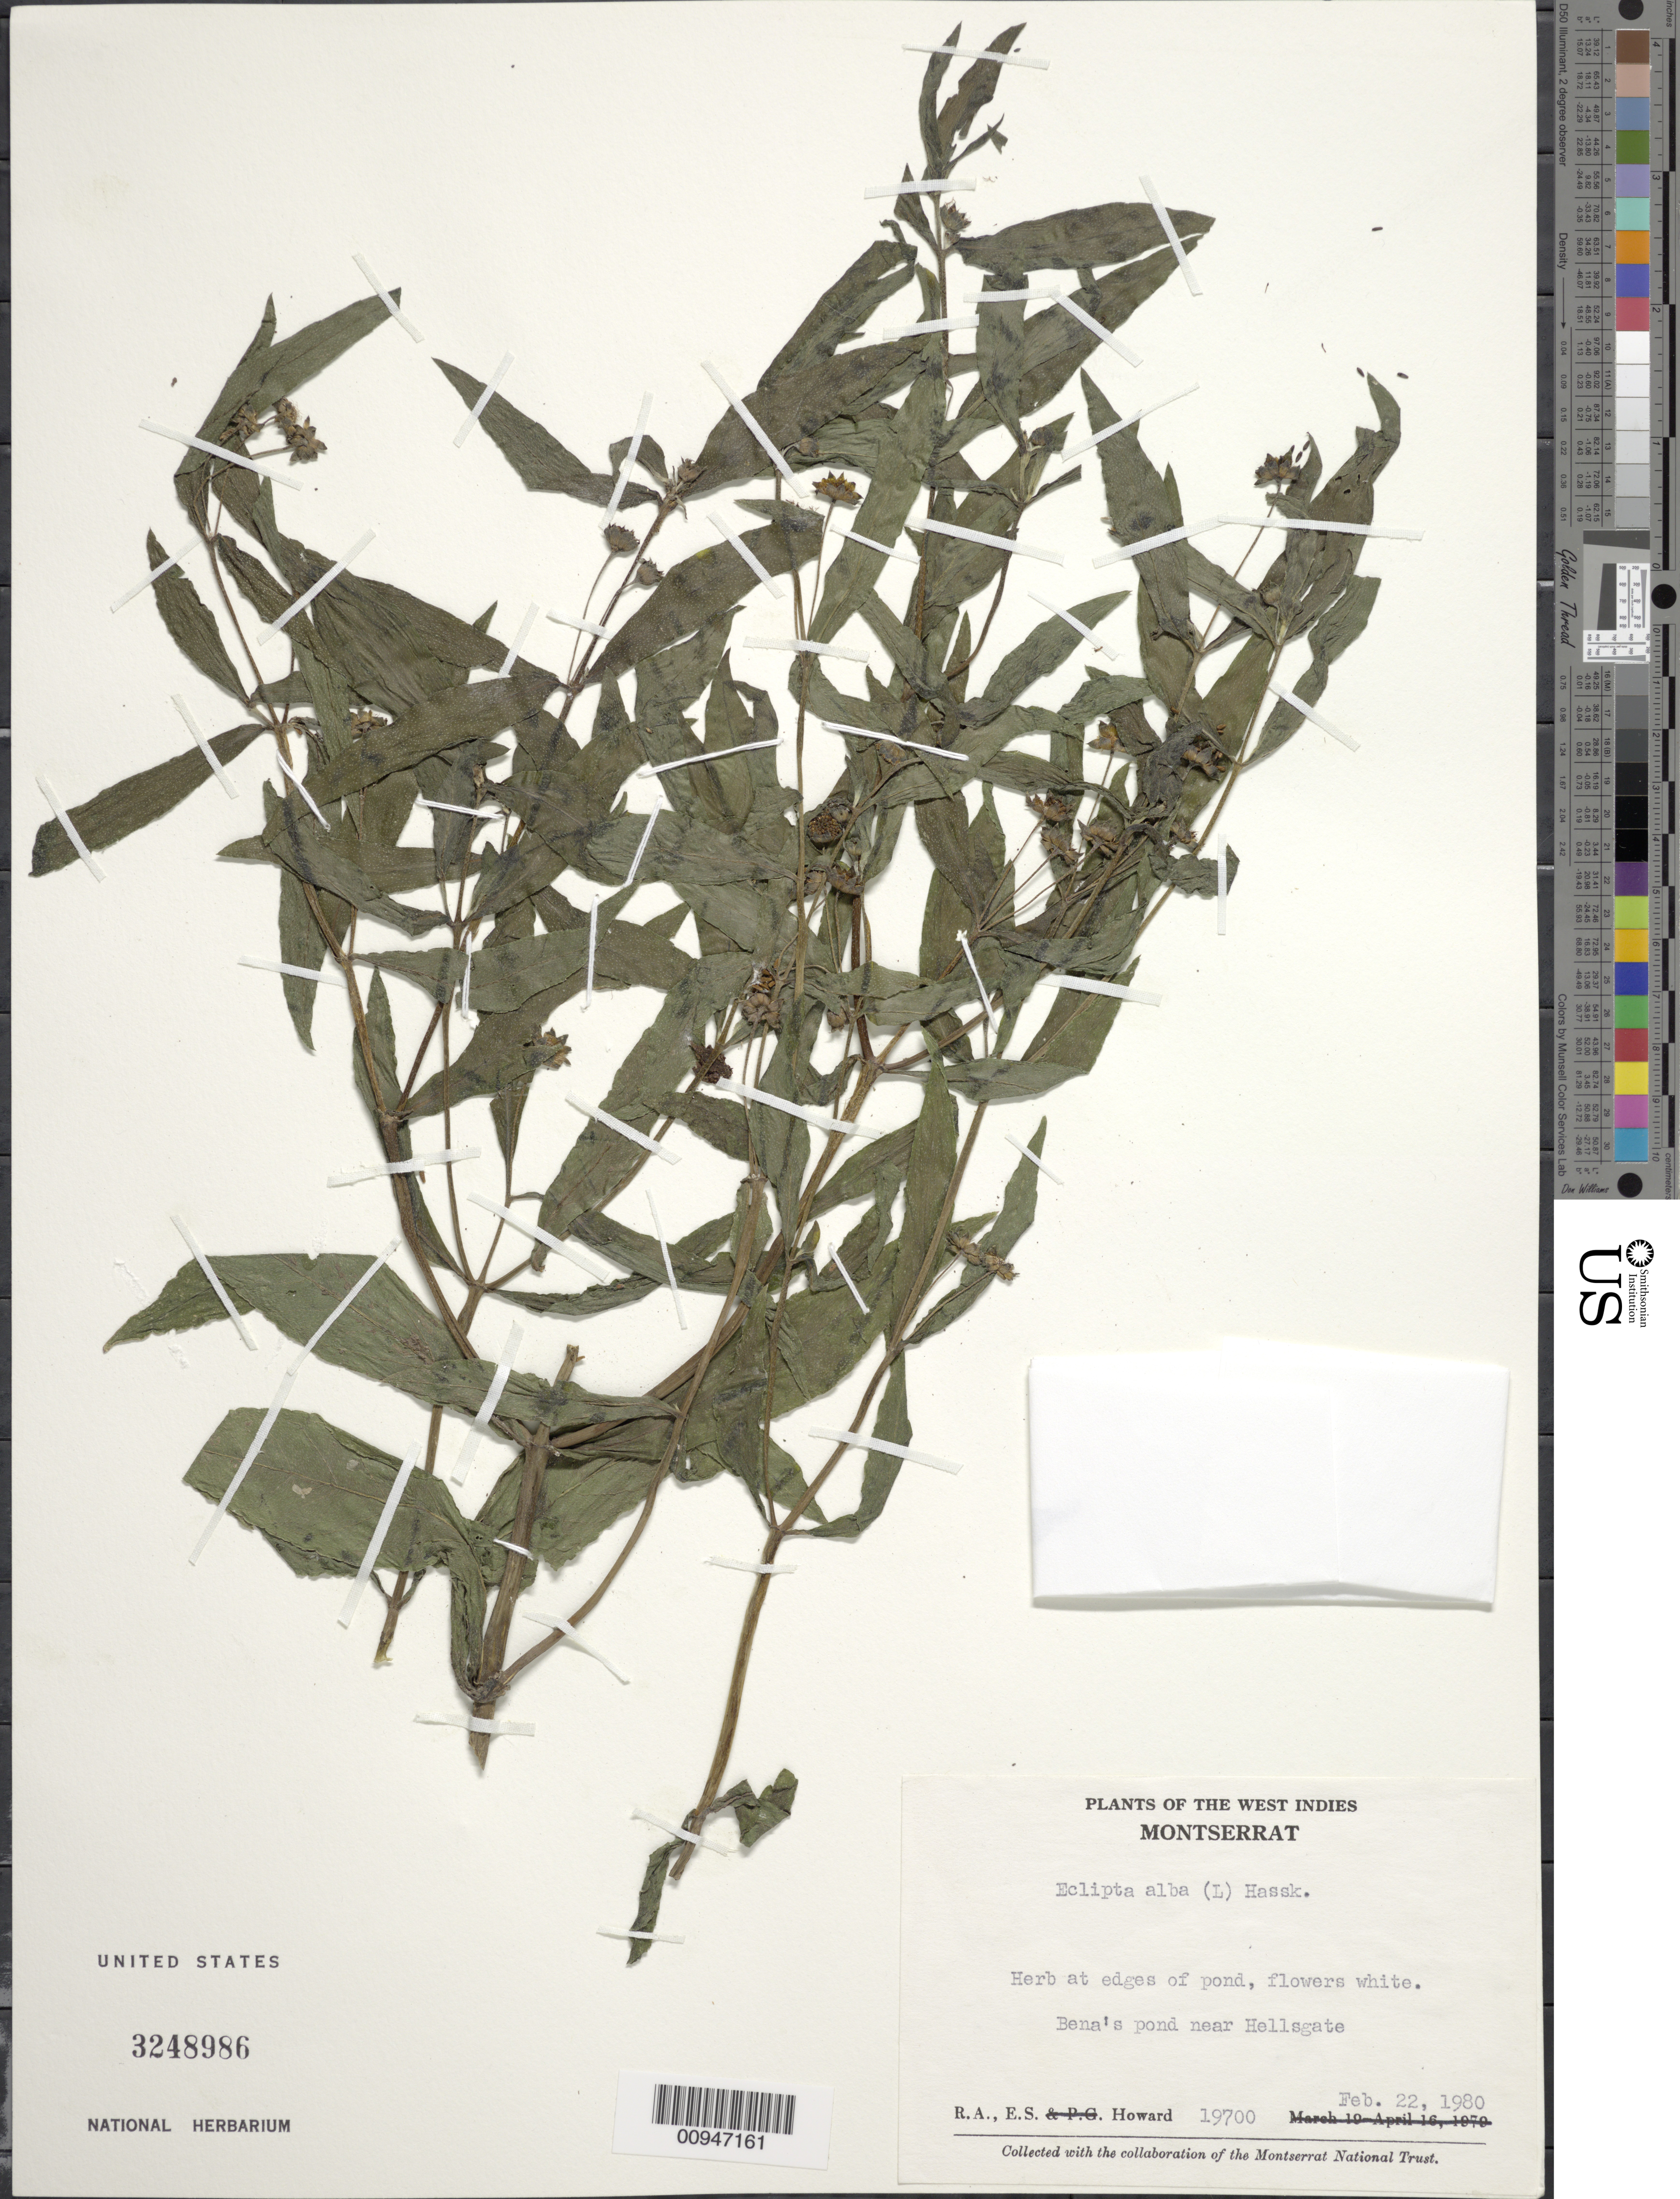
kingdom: Plantae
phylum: Tracheophyta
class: Magnoliopsida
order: Asterales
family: Asteraceae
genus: Eclipta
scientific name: Eclipta alba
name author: (L.) Hassk.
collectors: R. A. Howard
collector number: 19700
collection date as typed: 22 Feb 1980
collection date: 1980-02-22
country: Montserrat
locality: Bena's pond near Hellsgate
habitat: Edges of pond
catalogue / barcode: US 3248986